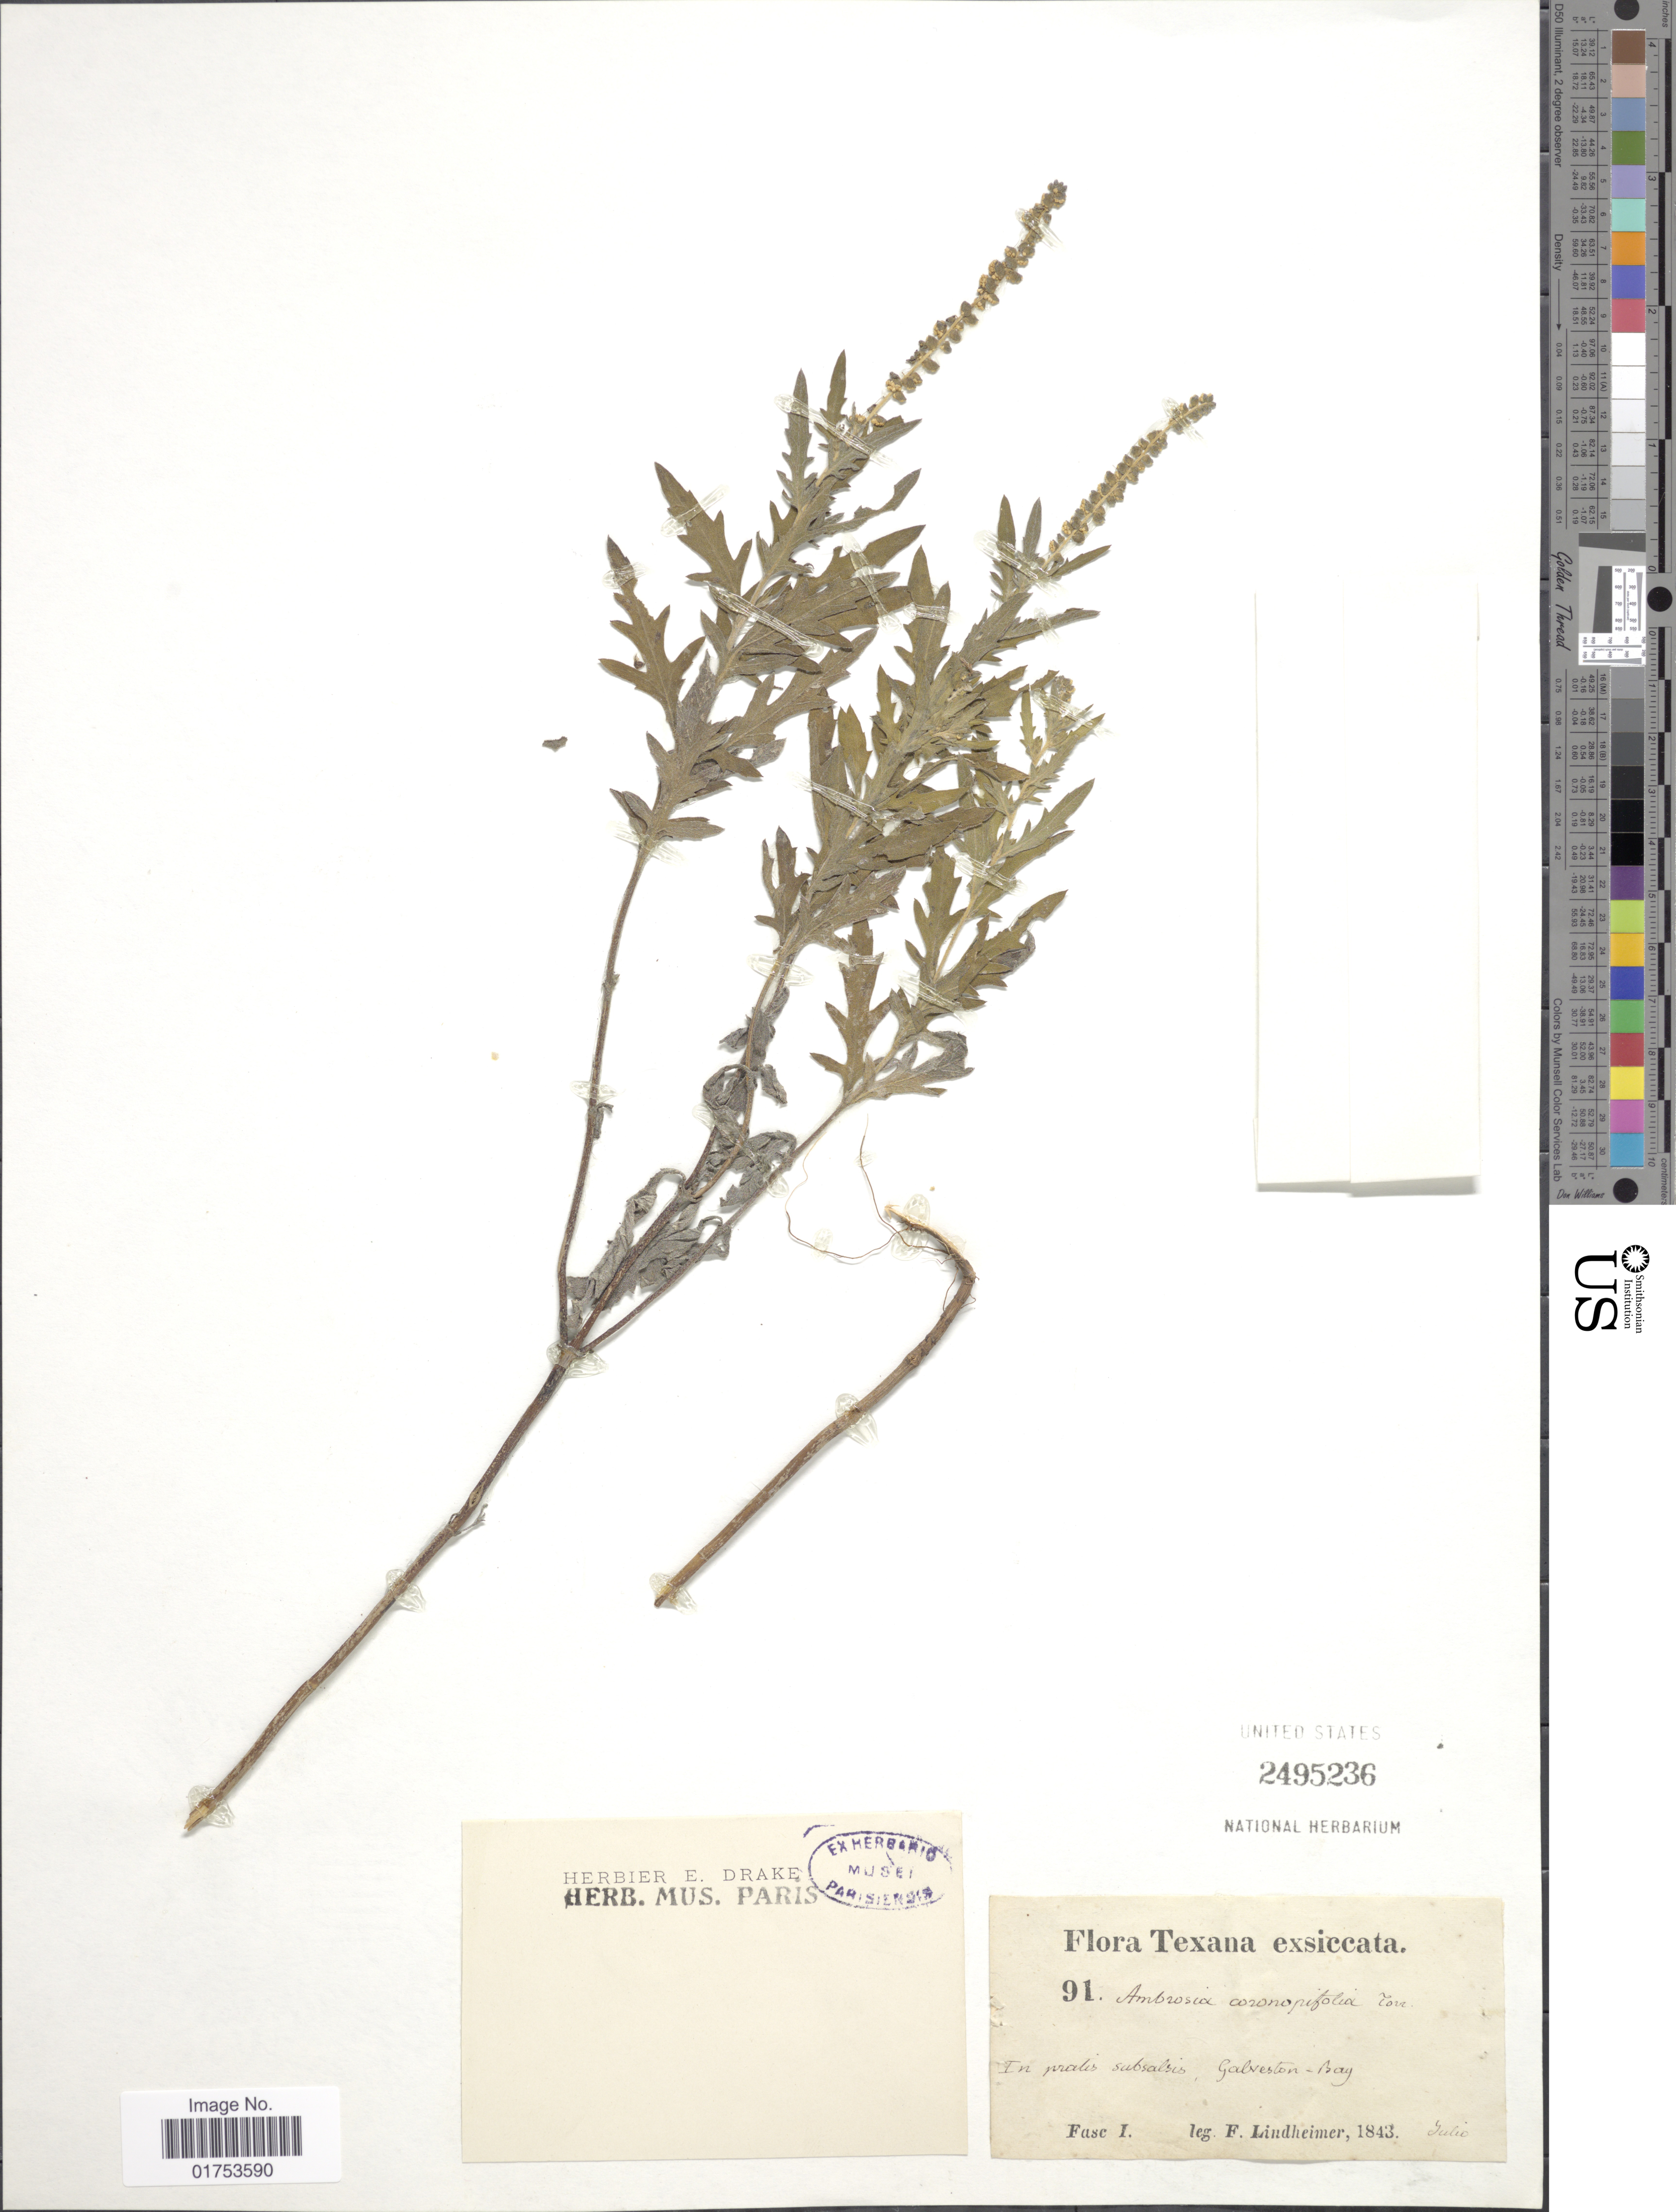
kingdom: Plantae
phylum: Tracheophyta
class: Magnoliopsida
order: Asterales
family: Asteraceae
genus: Ambrosia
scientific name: Ambrosia psilostachya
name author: DC.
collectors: F. Lindheimer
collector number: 91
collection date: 1843-07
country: United States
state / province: Texas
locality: Galveston - Bay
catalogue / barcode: US 249236